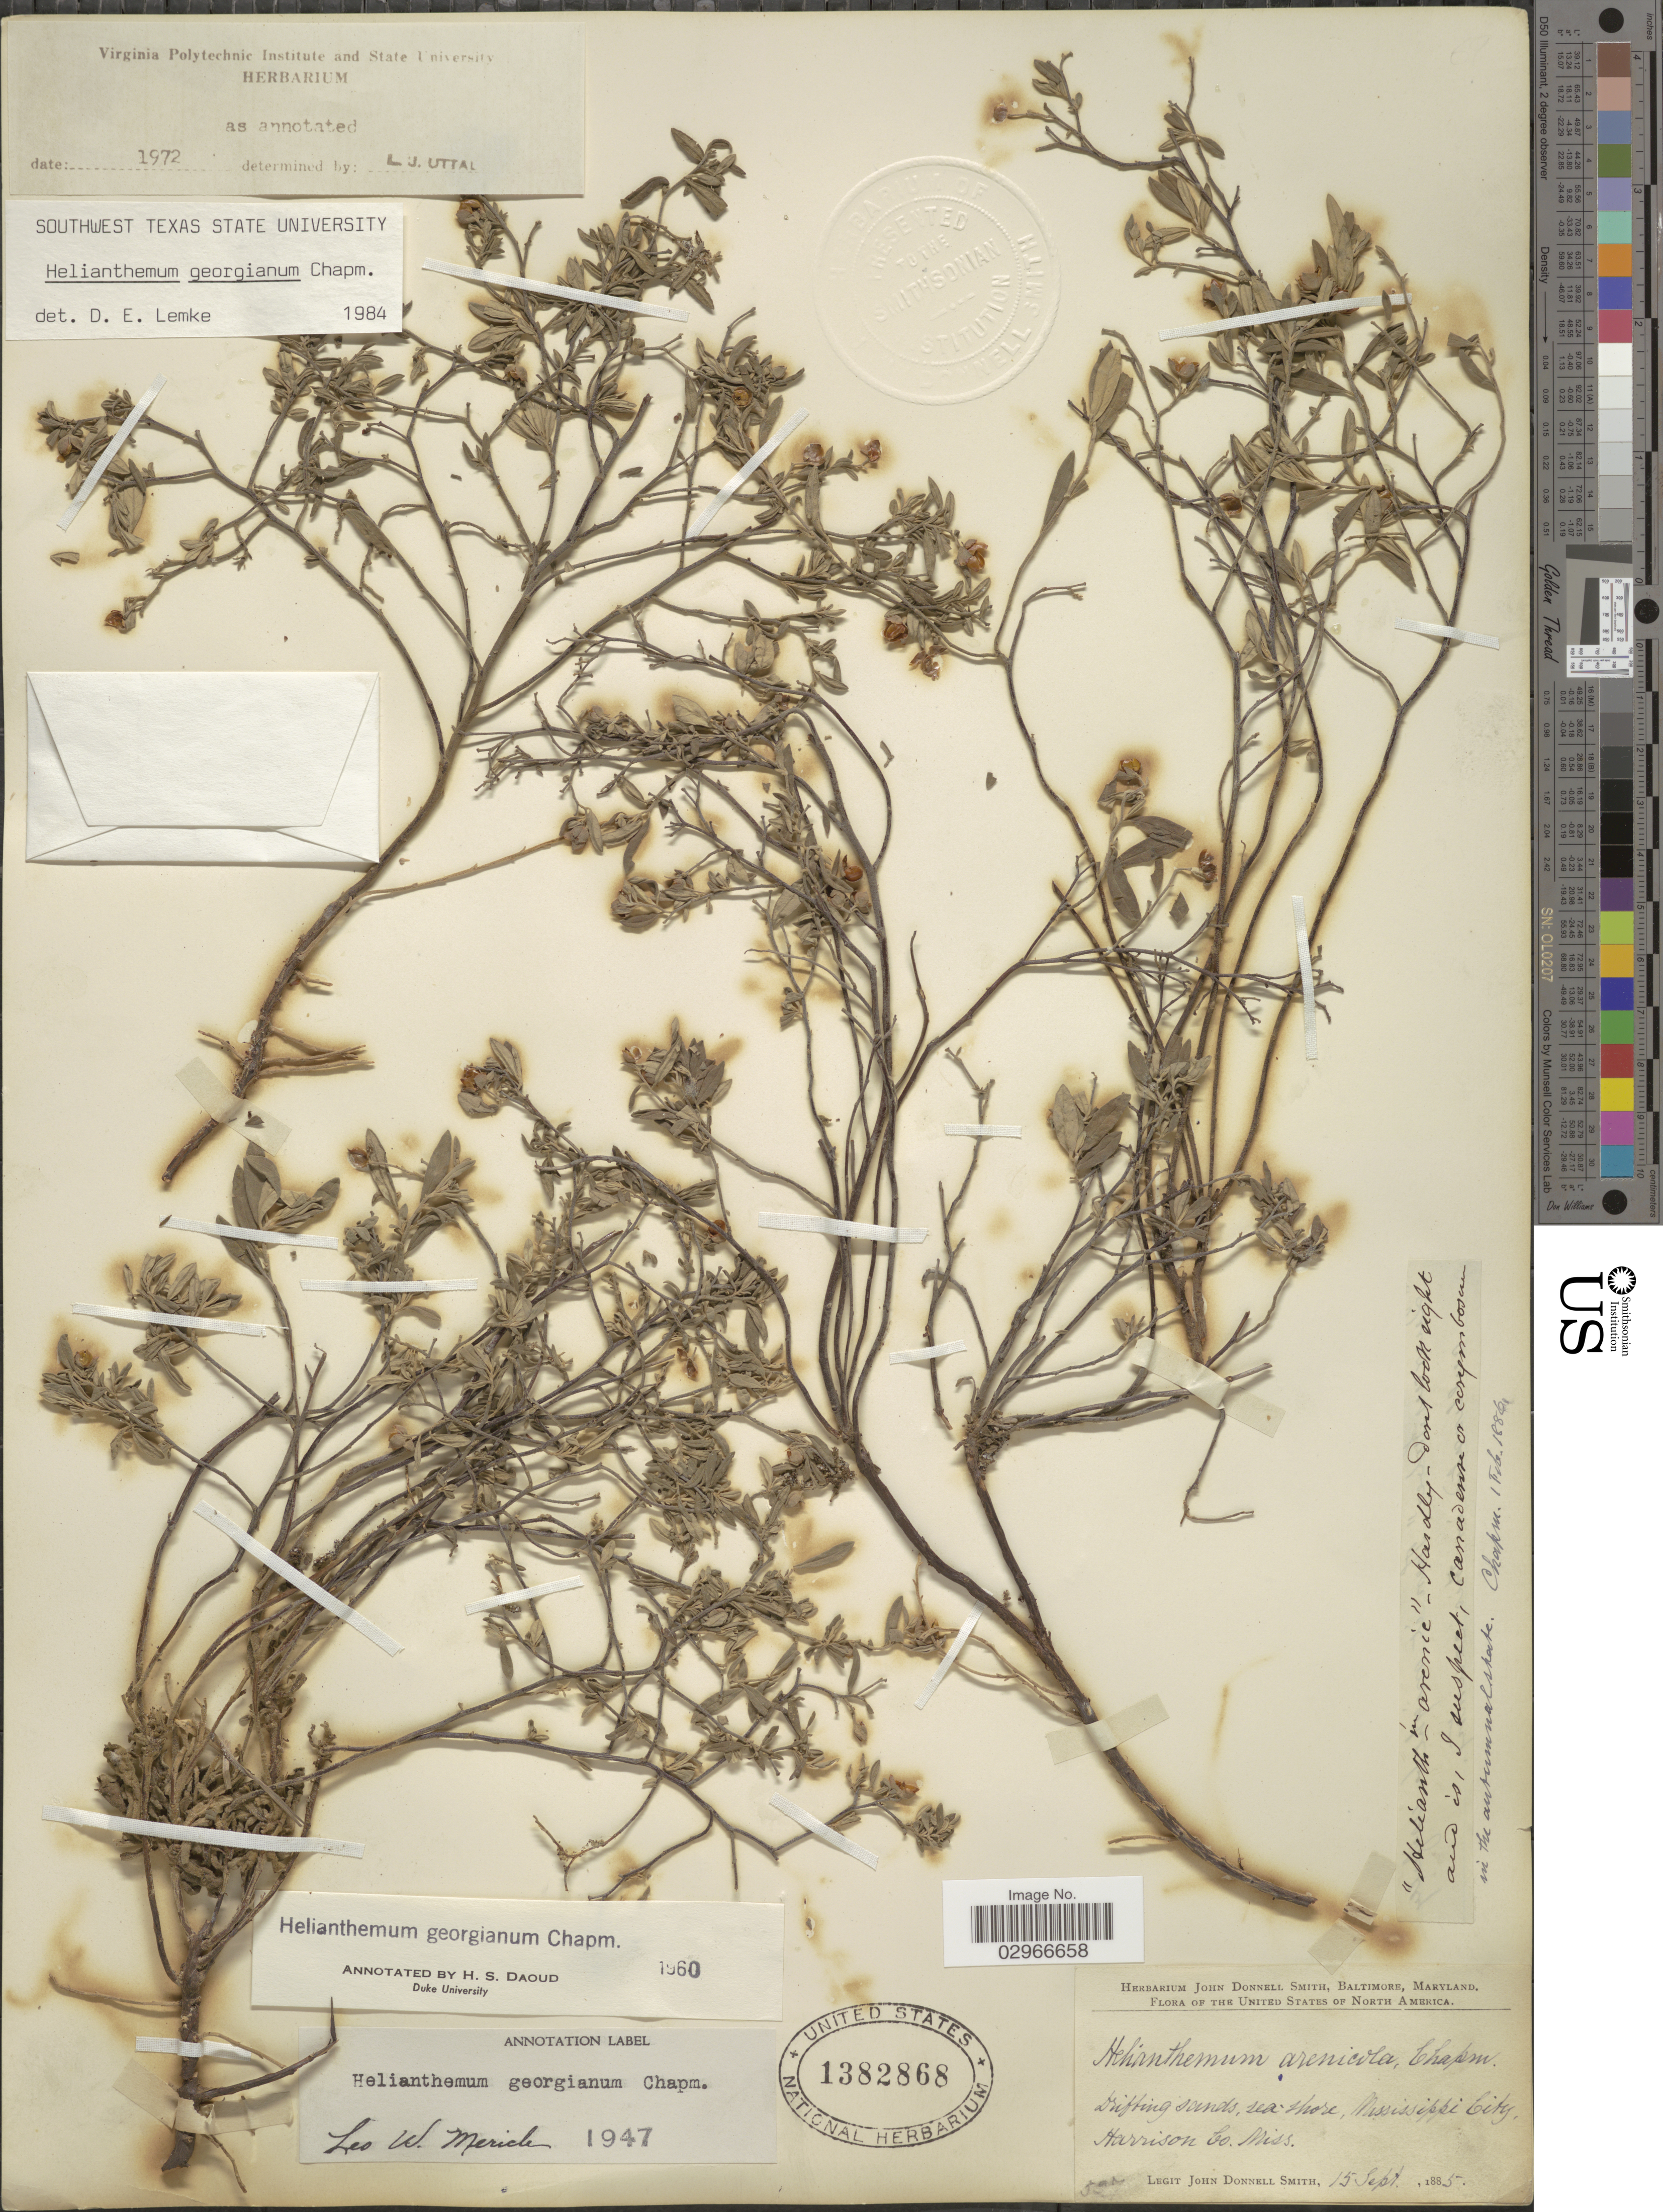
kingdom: Plantae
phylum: Tracheophyta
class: Magnoliopsida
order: Malvales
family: Cistaceae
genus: Helianthemum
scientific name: Helianthemum georgianum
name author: Chapm.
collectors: J. Donnell Smith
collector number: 527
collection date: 1885-09-15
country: United States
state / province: Mississippi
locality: Drifting sands, sea shore, Mississippi City, Harrison Co.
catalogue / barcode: US 1382868